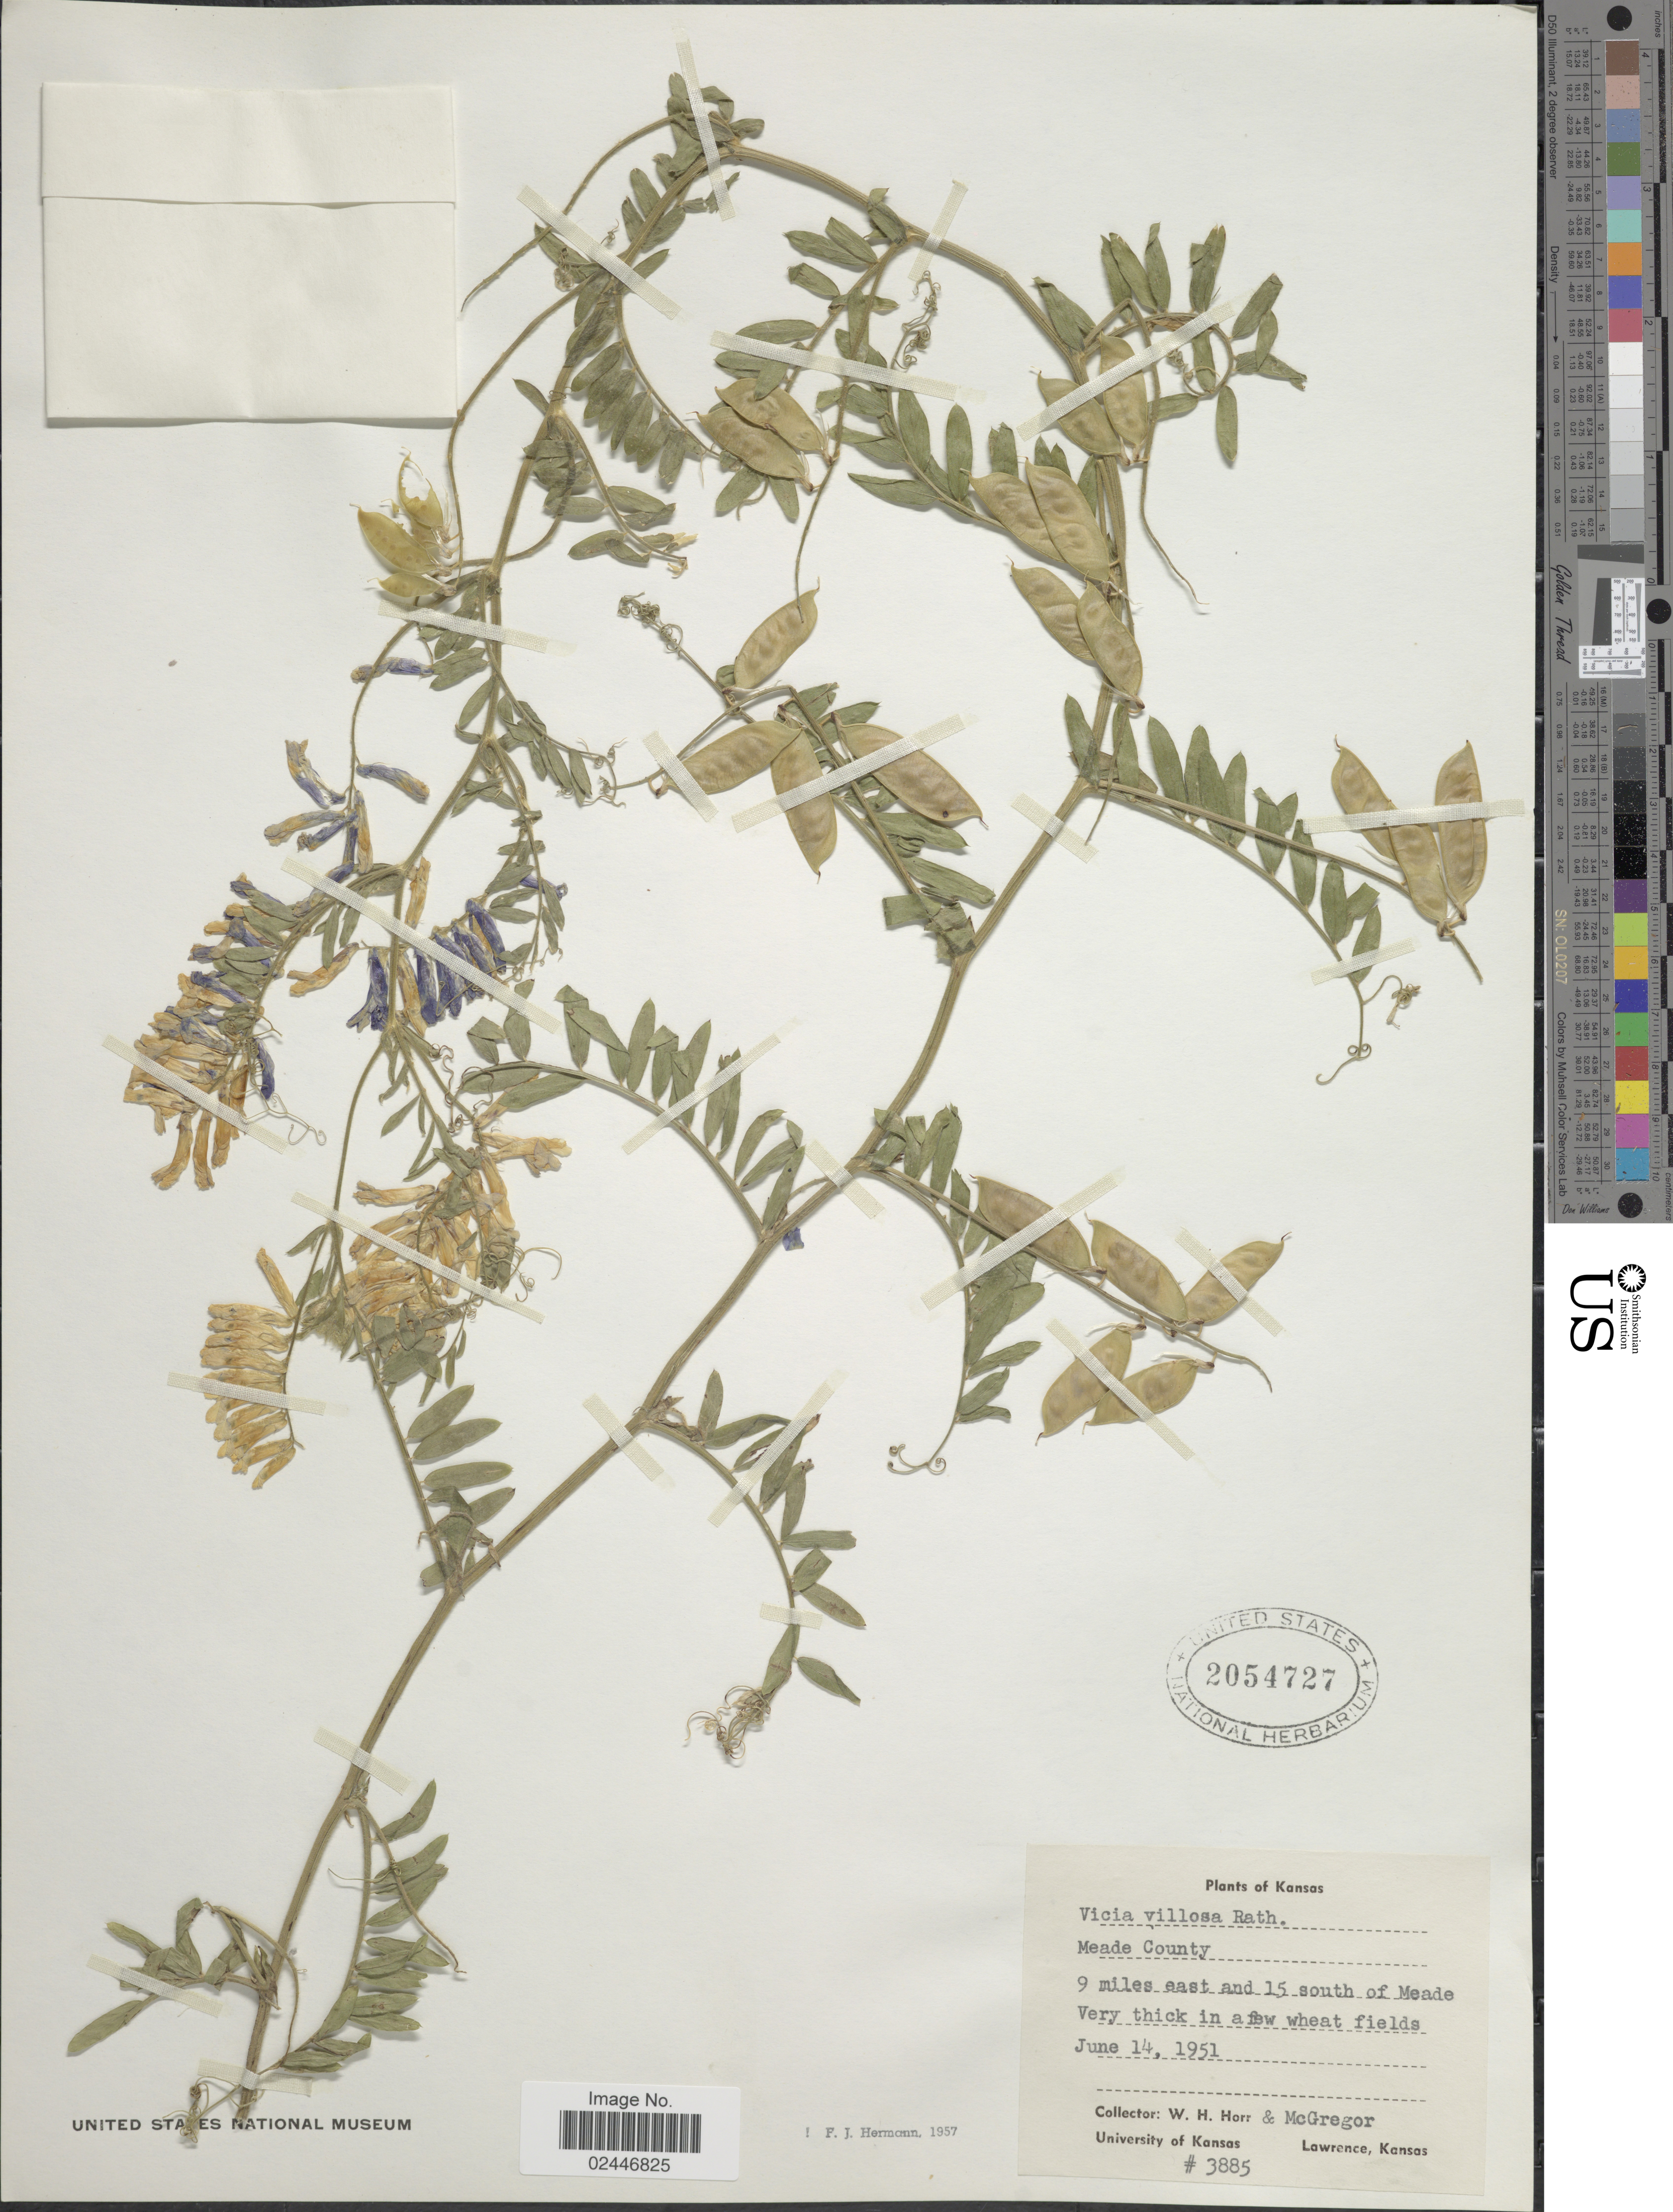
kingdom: Plantae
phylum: Tracheophyta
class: Magnoliopsida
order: Fabales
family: Fabaceae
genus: Vicia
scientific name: Vicia villosa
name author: Roth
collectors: W. H. Horr & -. McGregor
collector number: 3885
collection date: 1951-06-14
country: United States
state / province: Kansas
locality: Meade County, 9 miles east and 15 south of Meade, very thick in a few wheat fields.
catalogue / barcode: US 2054727